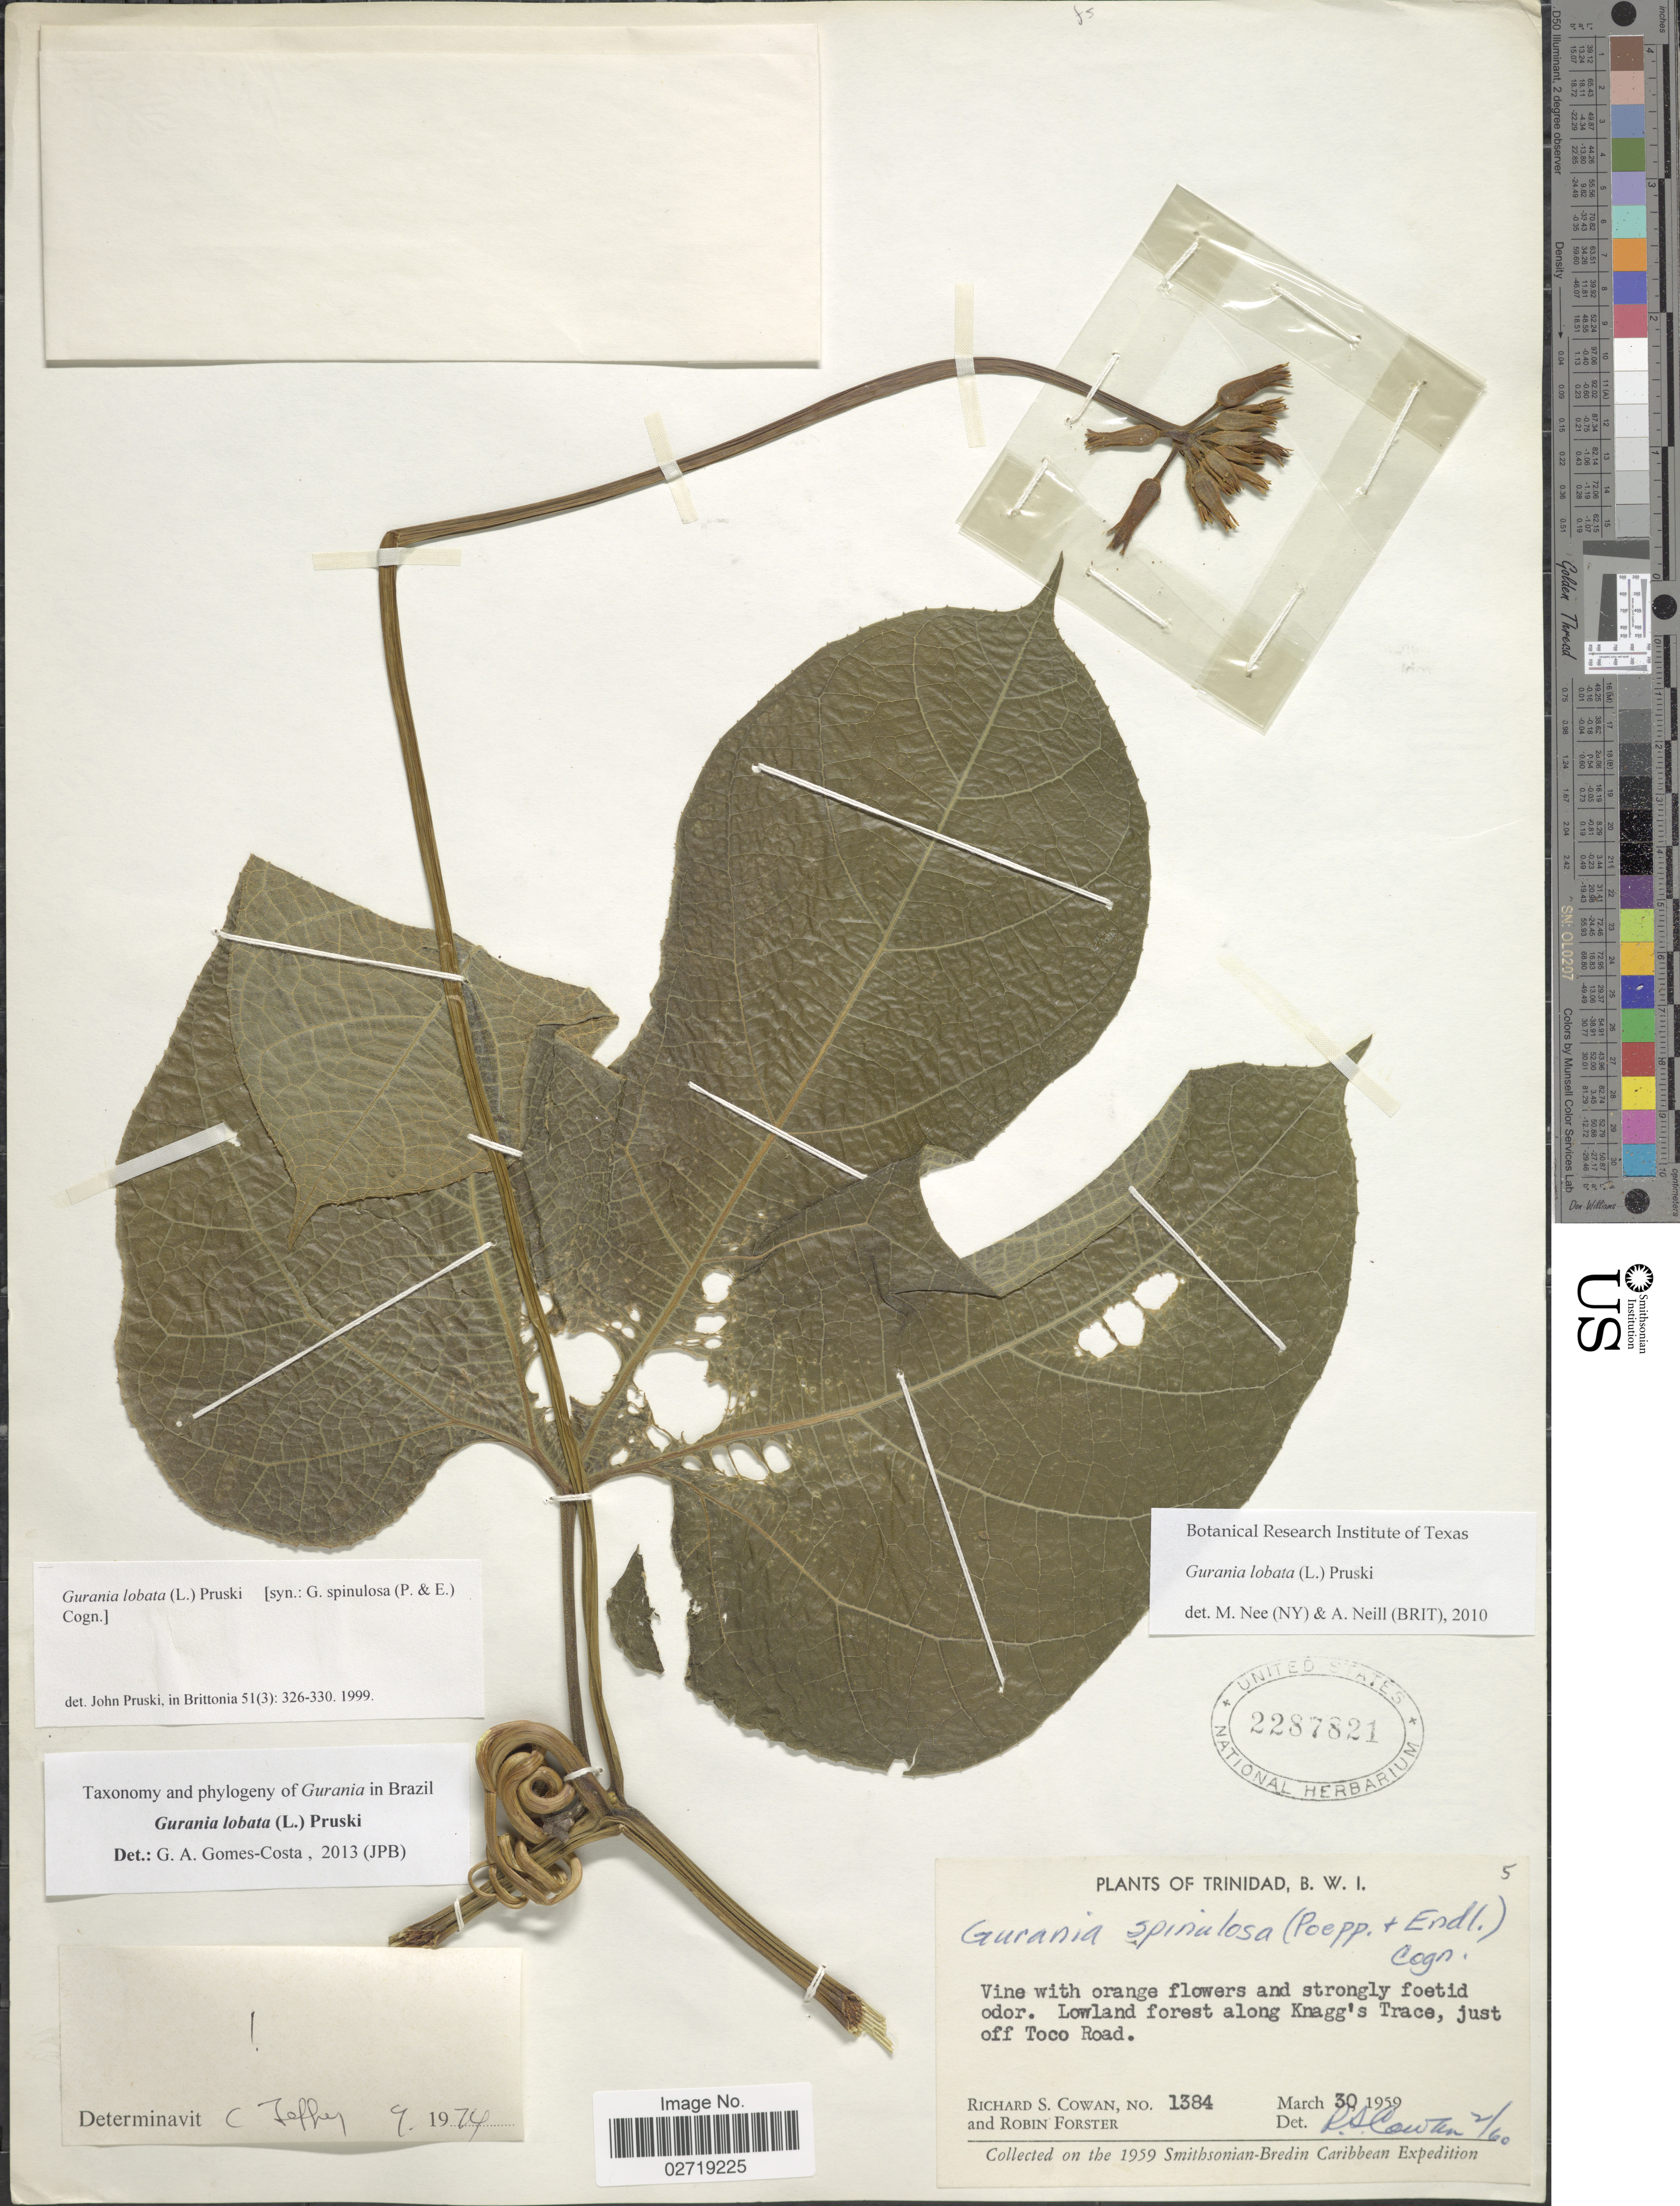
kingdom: Plantae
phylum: Tracheophyta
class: Magnoliopsida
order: Cucurbitales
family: Cucurbitaceae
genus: Gurania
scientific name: Gurania lobata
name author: (L.) Pruski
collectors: R. S. Cowan & R. Forster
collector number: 1384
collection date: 1959-03-30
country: Trinidad and Tobago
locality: Trinidad, B. W. I. along Knagg's Trace, just off Toco Road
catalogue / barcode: US 2287821